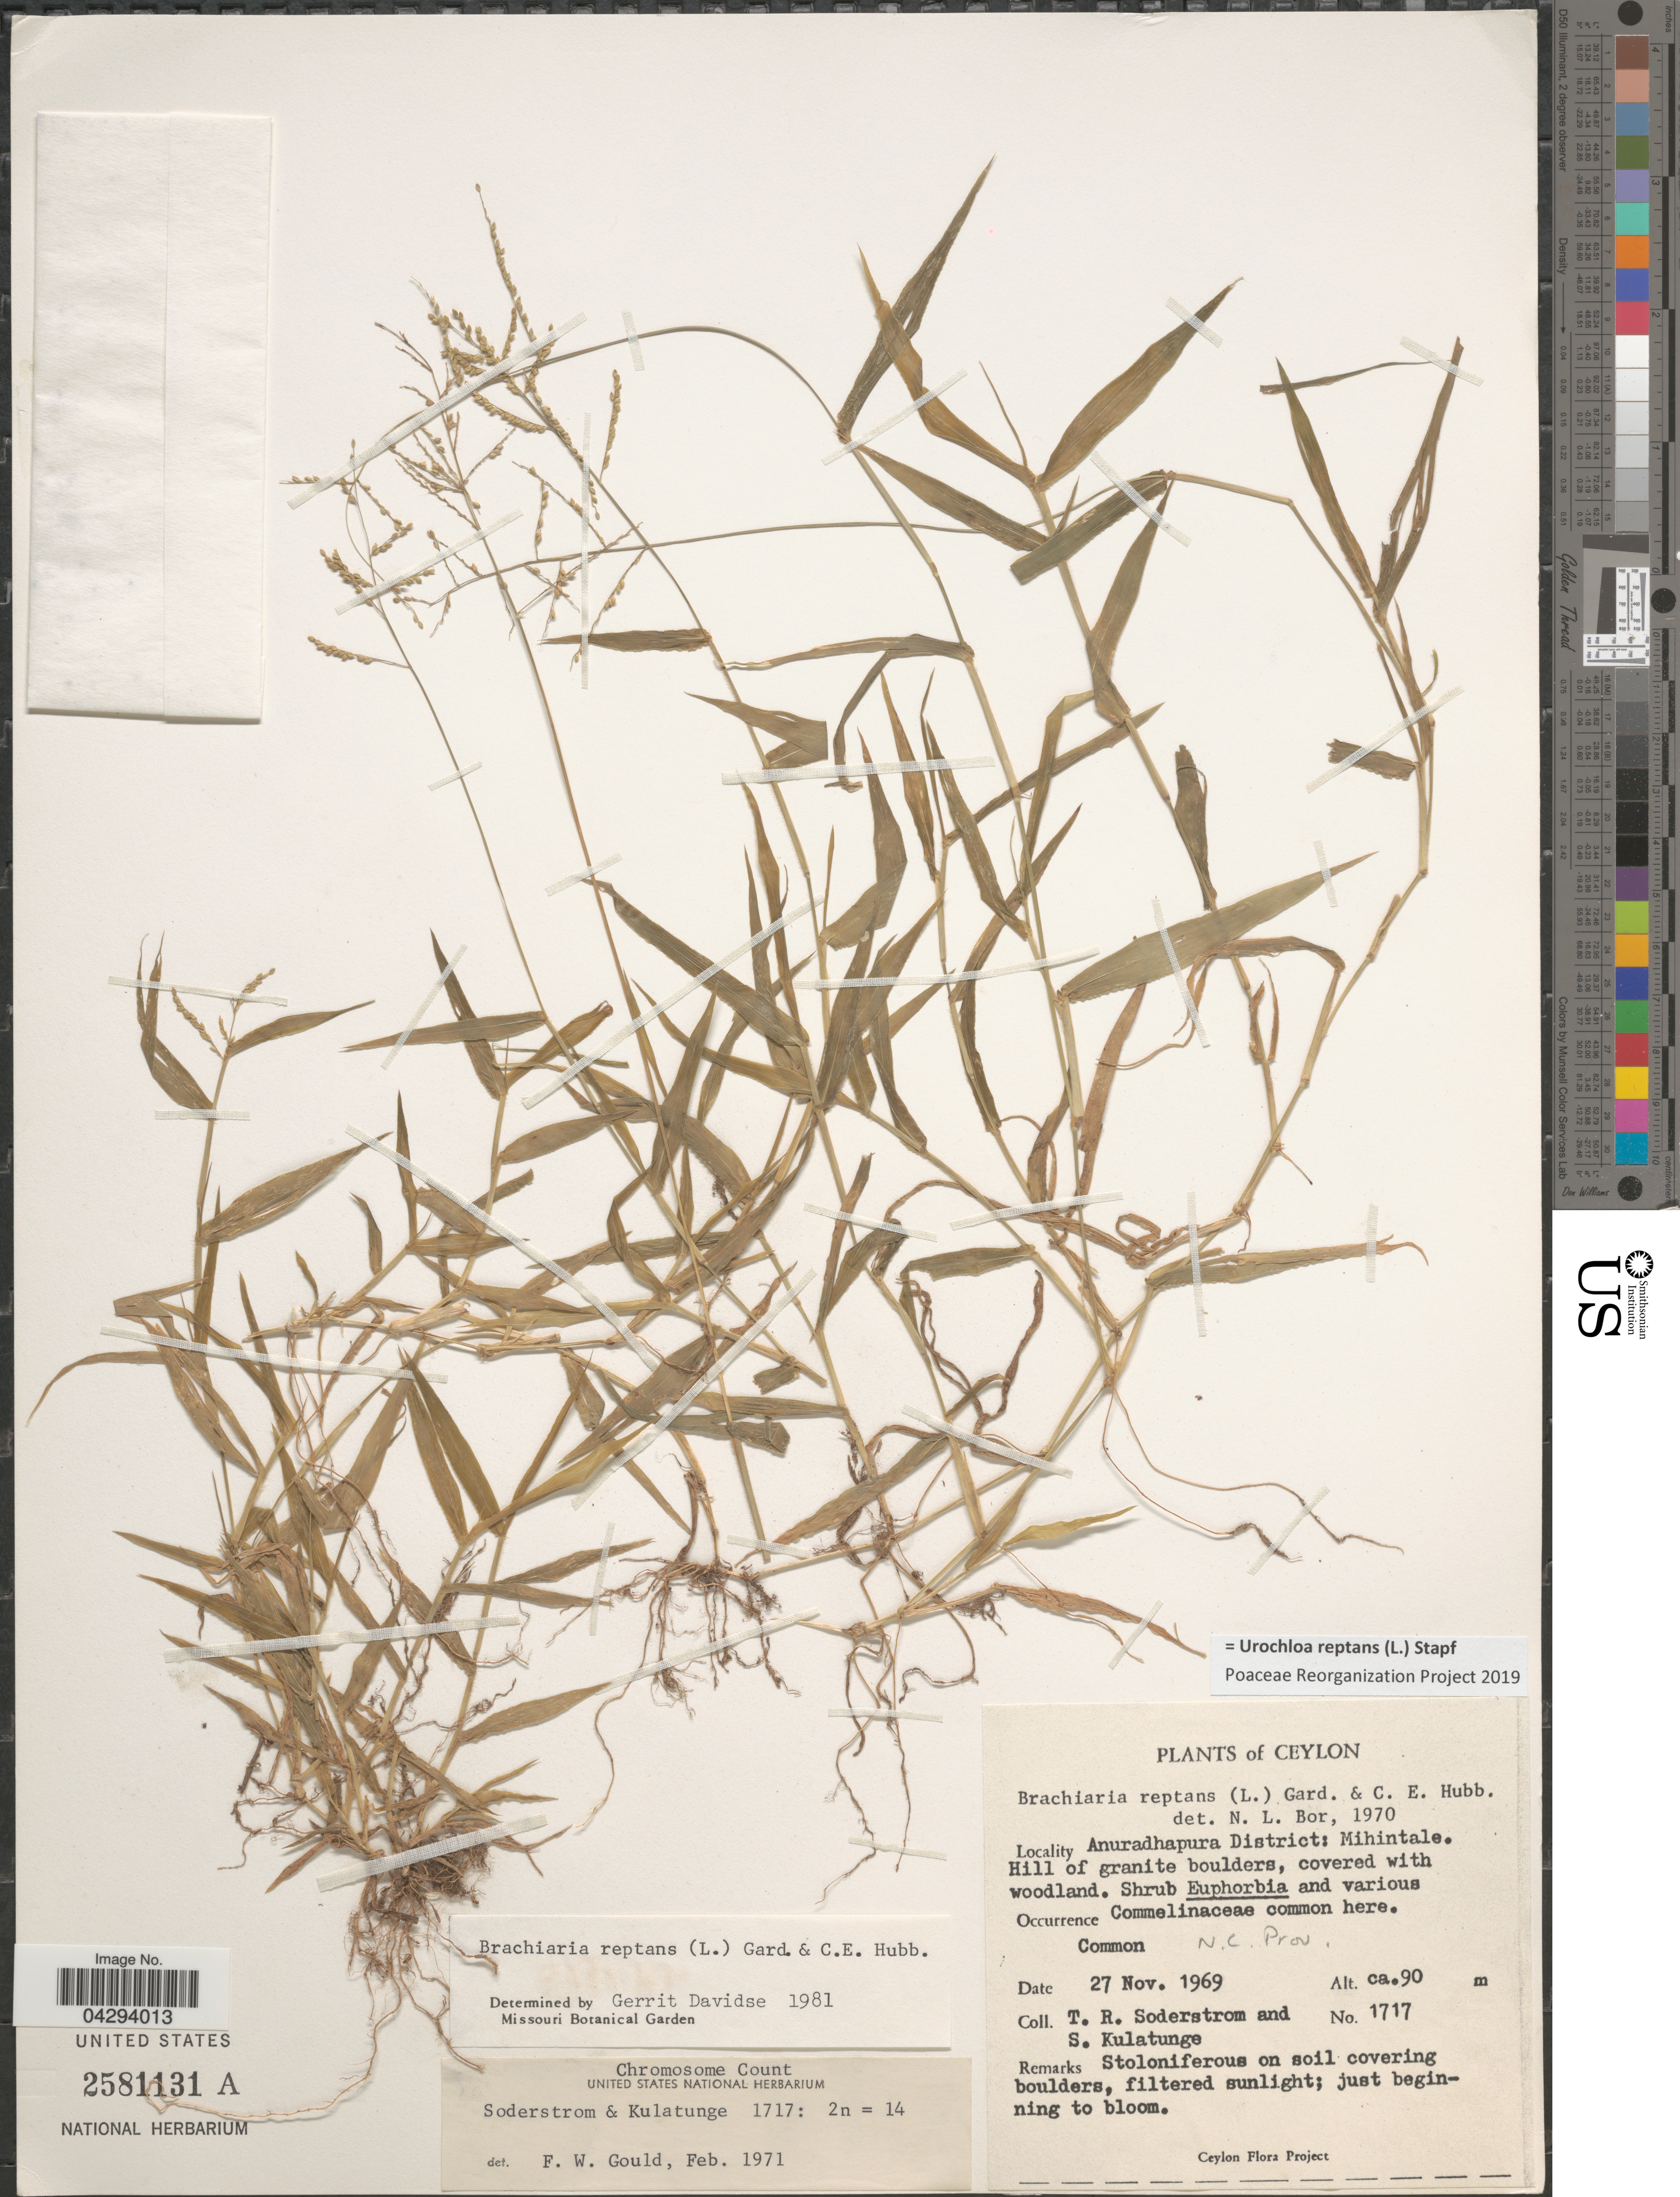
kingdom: Plantae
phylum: Tracheophyta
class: Liliopsida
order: Poales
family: Poaceae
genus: Urochloa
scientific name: Urochloa reptans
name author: (L.) Stapf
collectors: T. R. Soderstrom & S. Kulatunge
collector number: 1717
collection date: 1969-11-27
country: Sri Lanka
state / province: North Central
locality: Ceylon. Anuradhapura District: Mihintale.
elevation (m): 90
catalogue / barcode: US 2581131A